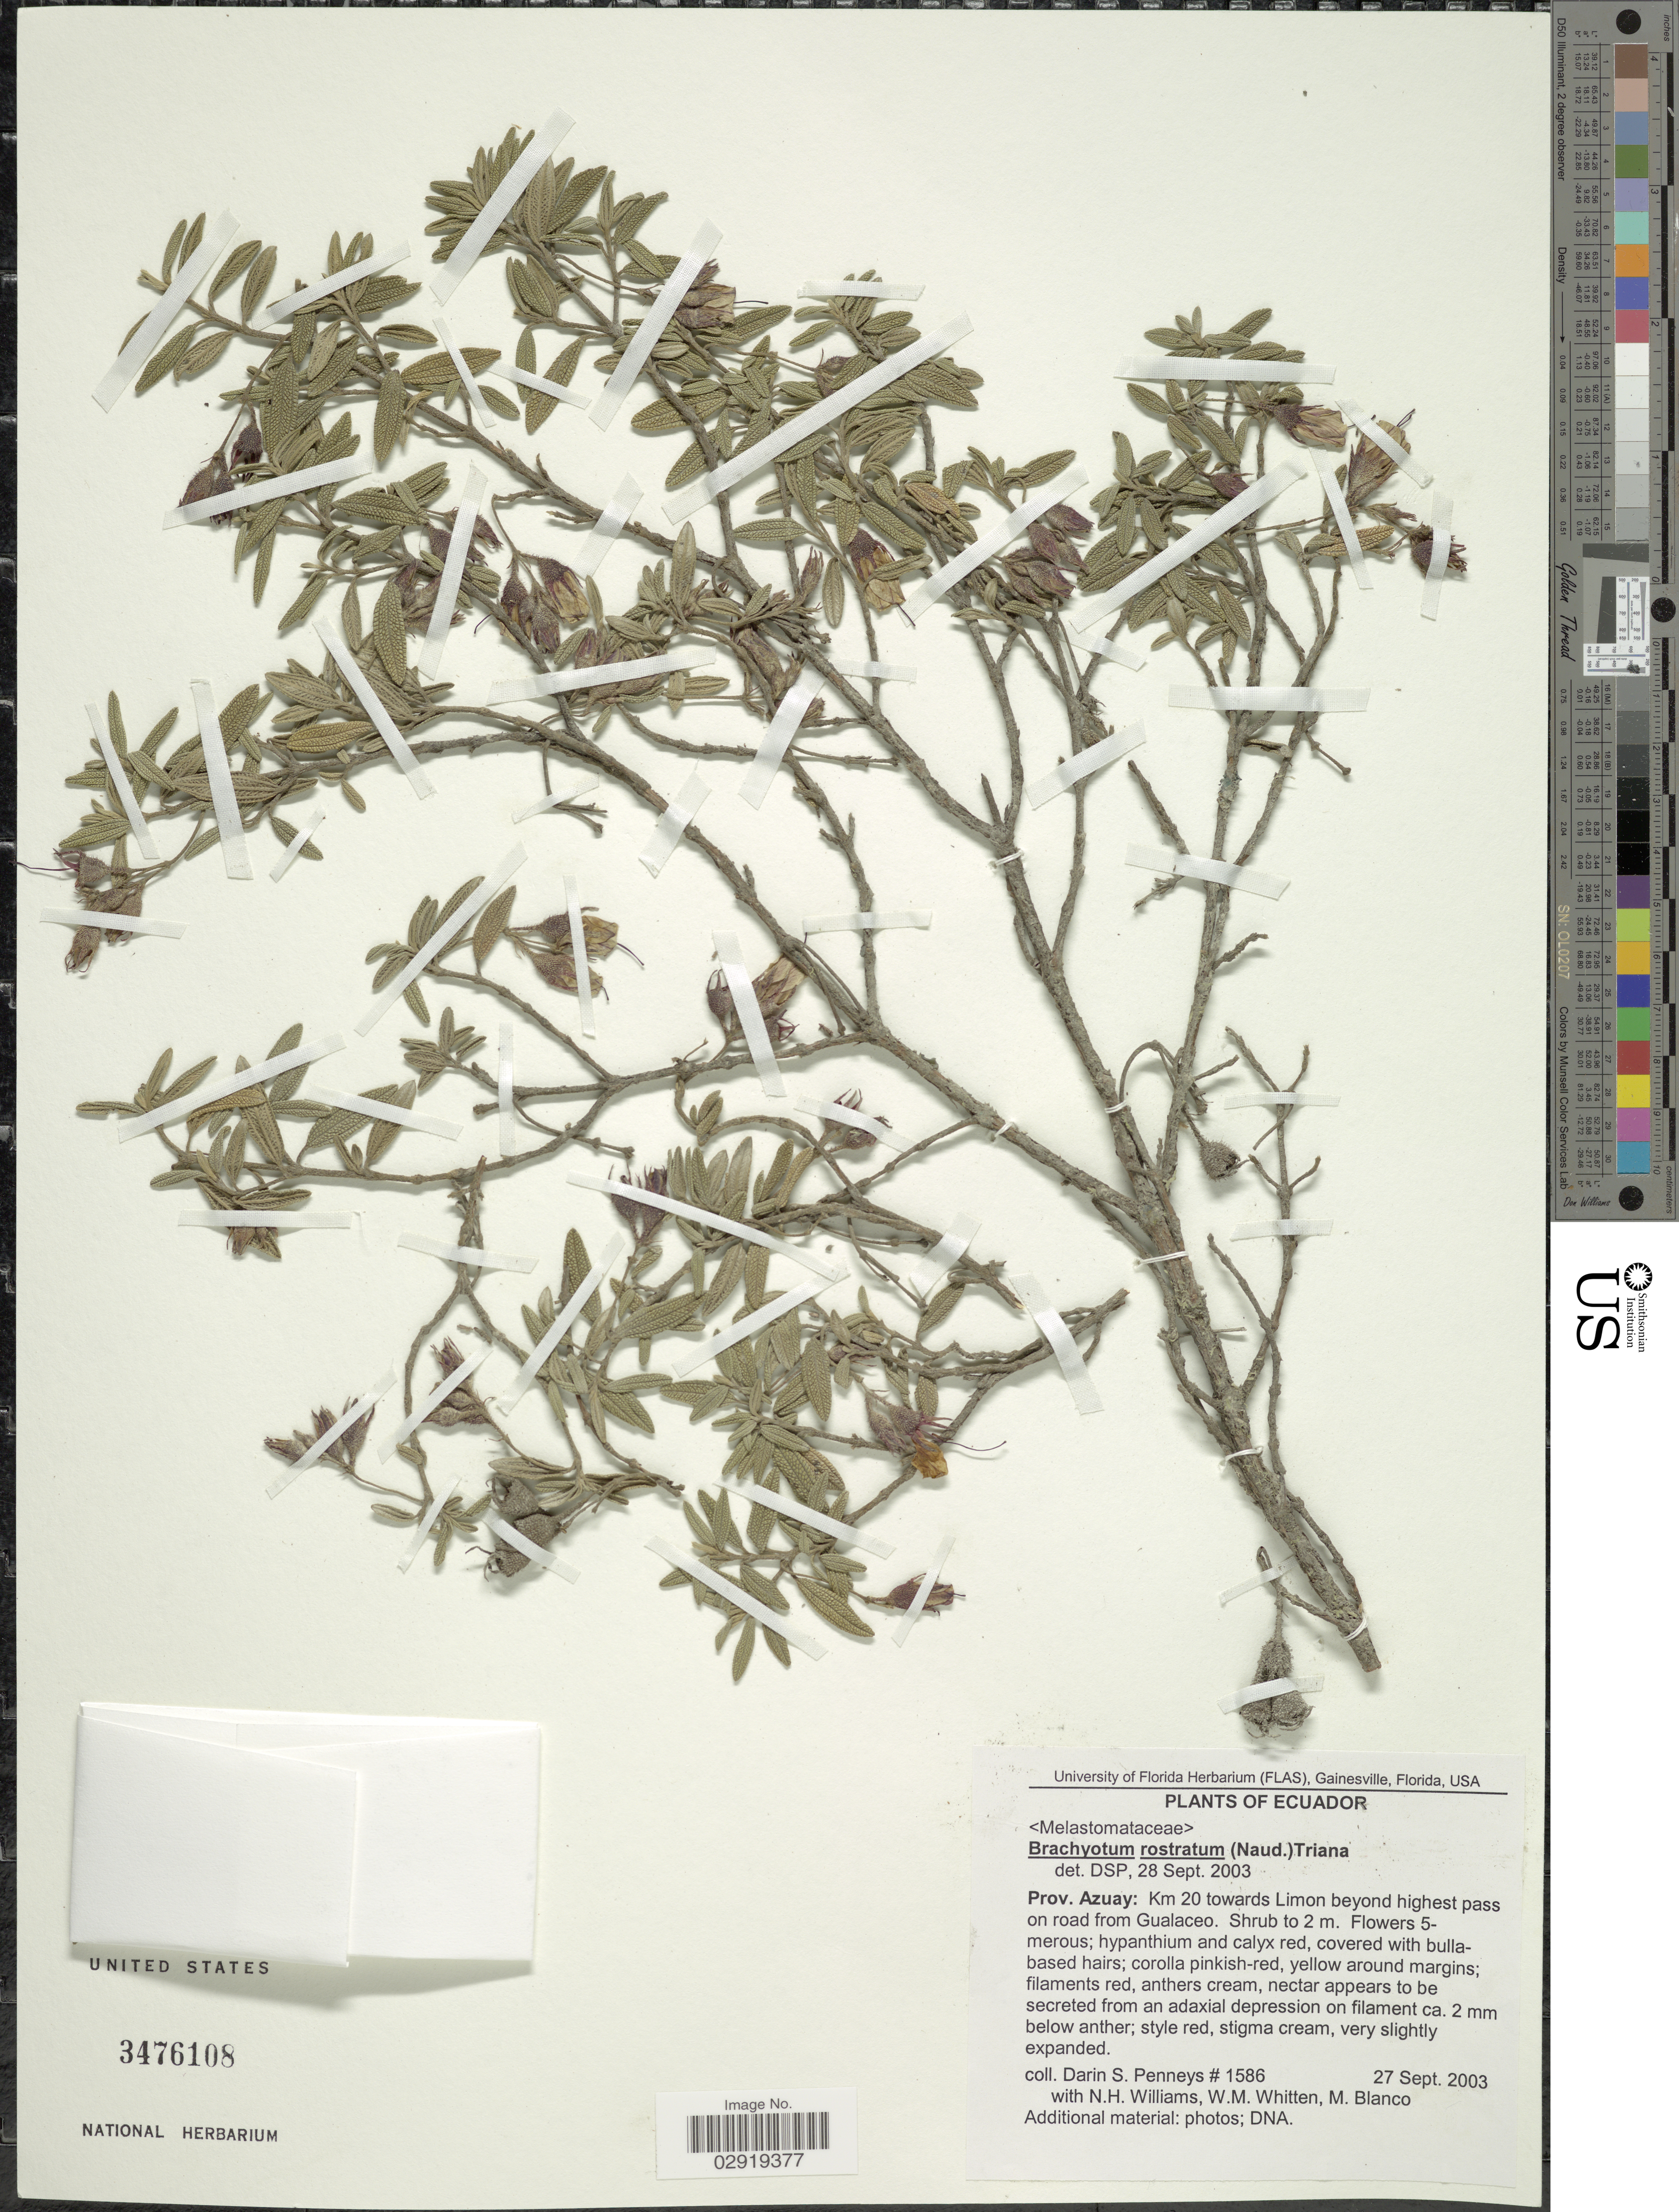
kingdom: Plantae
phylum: Tracheophyta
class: Magnoliopsida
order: Myrtales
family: Melastomataceae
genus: Brachyotum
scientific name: Brachyotum rostratum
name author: (Naudin) Triana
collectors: D. S. Penneys, N. H. Williams, W. M. Whitten & M. Blanco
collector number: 1586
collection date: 2003-09-27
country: Ecuador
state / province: Azuay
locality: Km 20 towards Limon beyond highest pass on road from Gualaceo.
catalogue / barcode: US 3476108